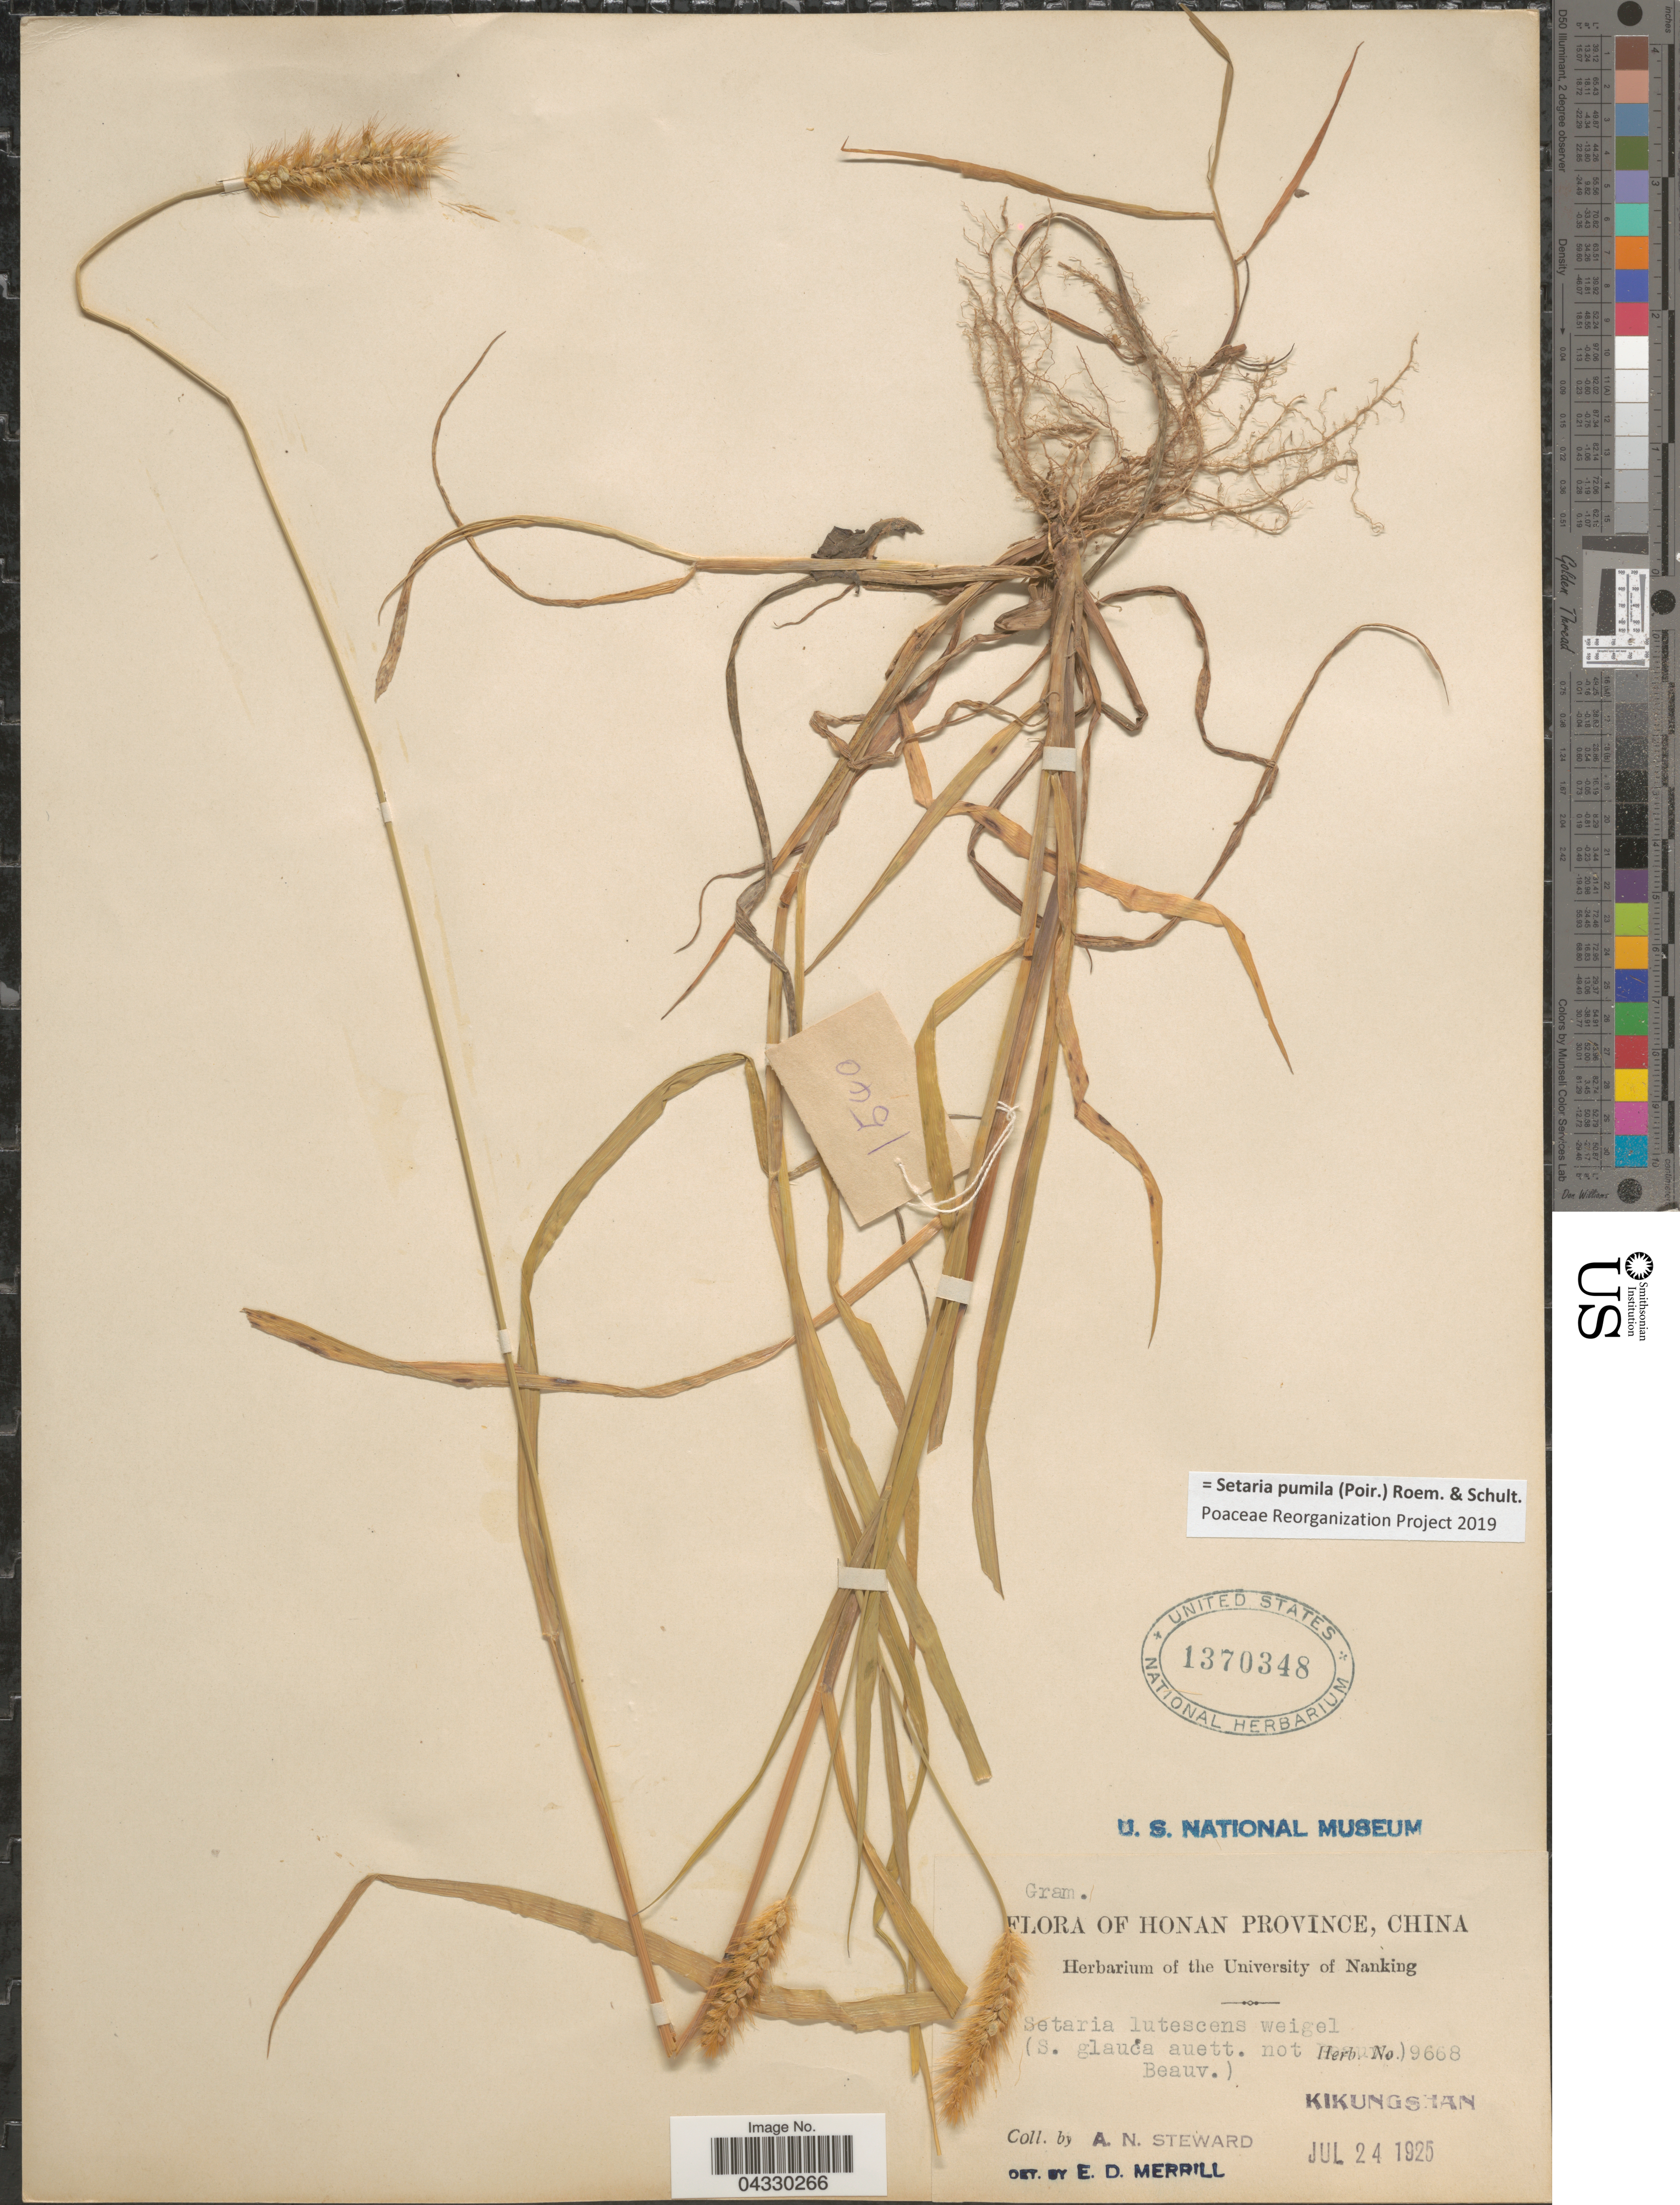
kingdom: Plantae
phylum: Tracheophyta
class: Liliopsida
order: Poales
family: Poaceae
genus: Setaria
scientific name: Setaria pumila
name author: (Poir.) Roem. & Schult.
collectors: A. N. Steward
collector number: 9668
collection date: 1925-07-24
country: China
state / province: Henan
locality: Honan Province. Kikungshan.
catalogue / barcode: US 1370348